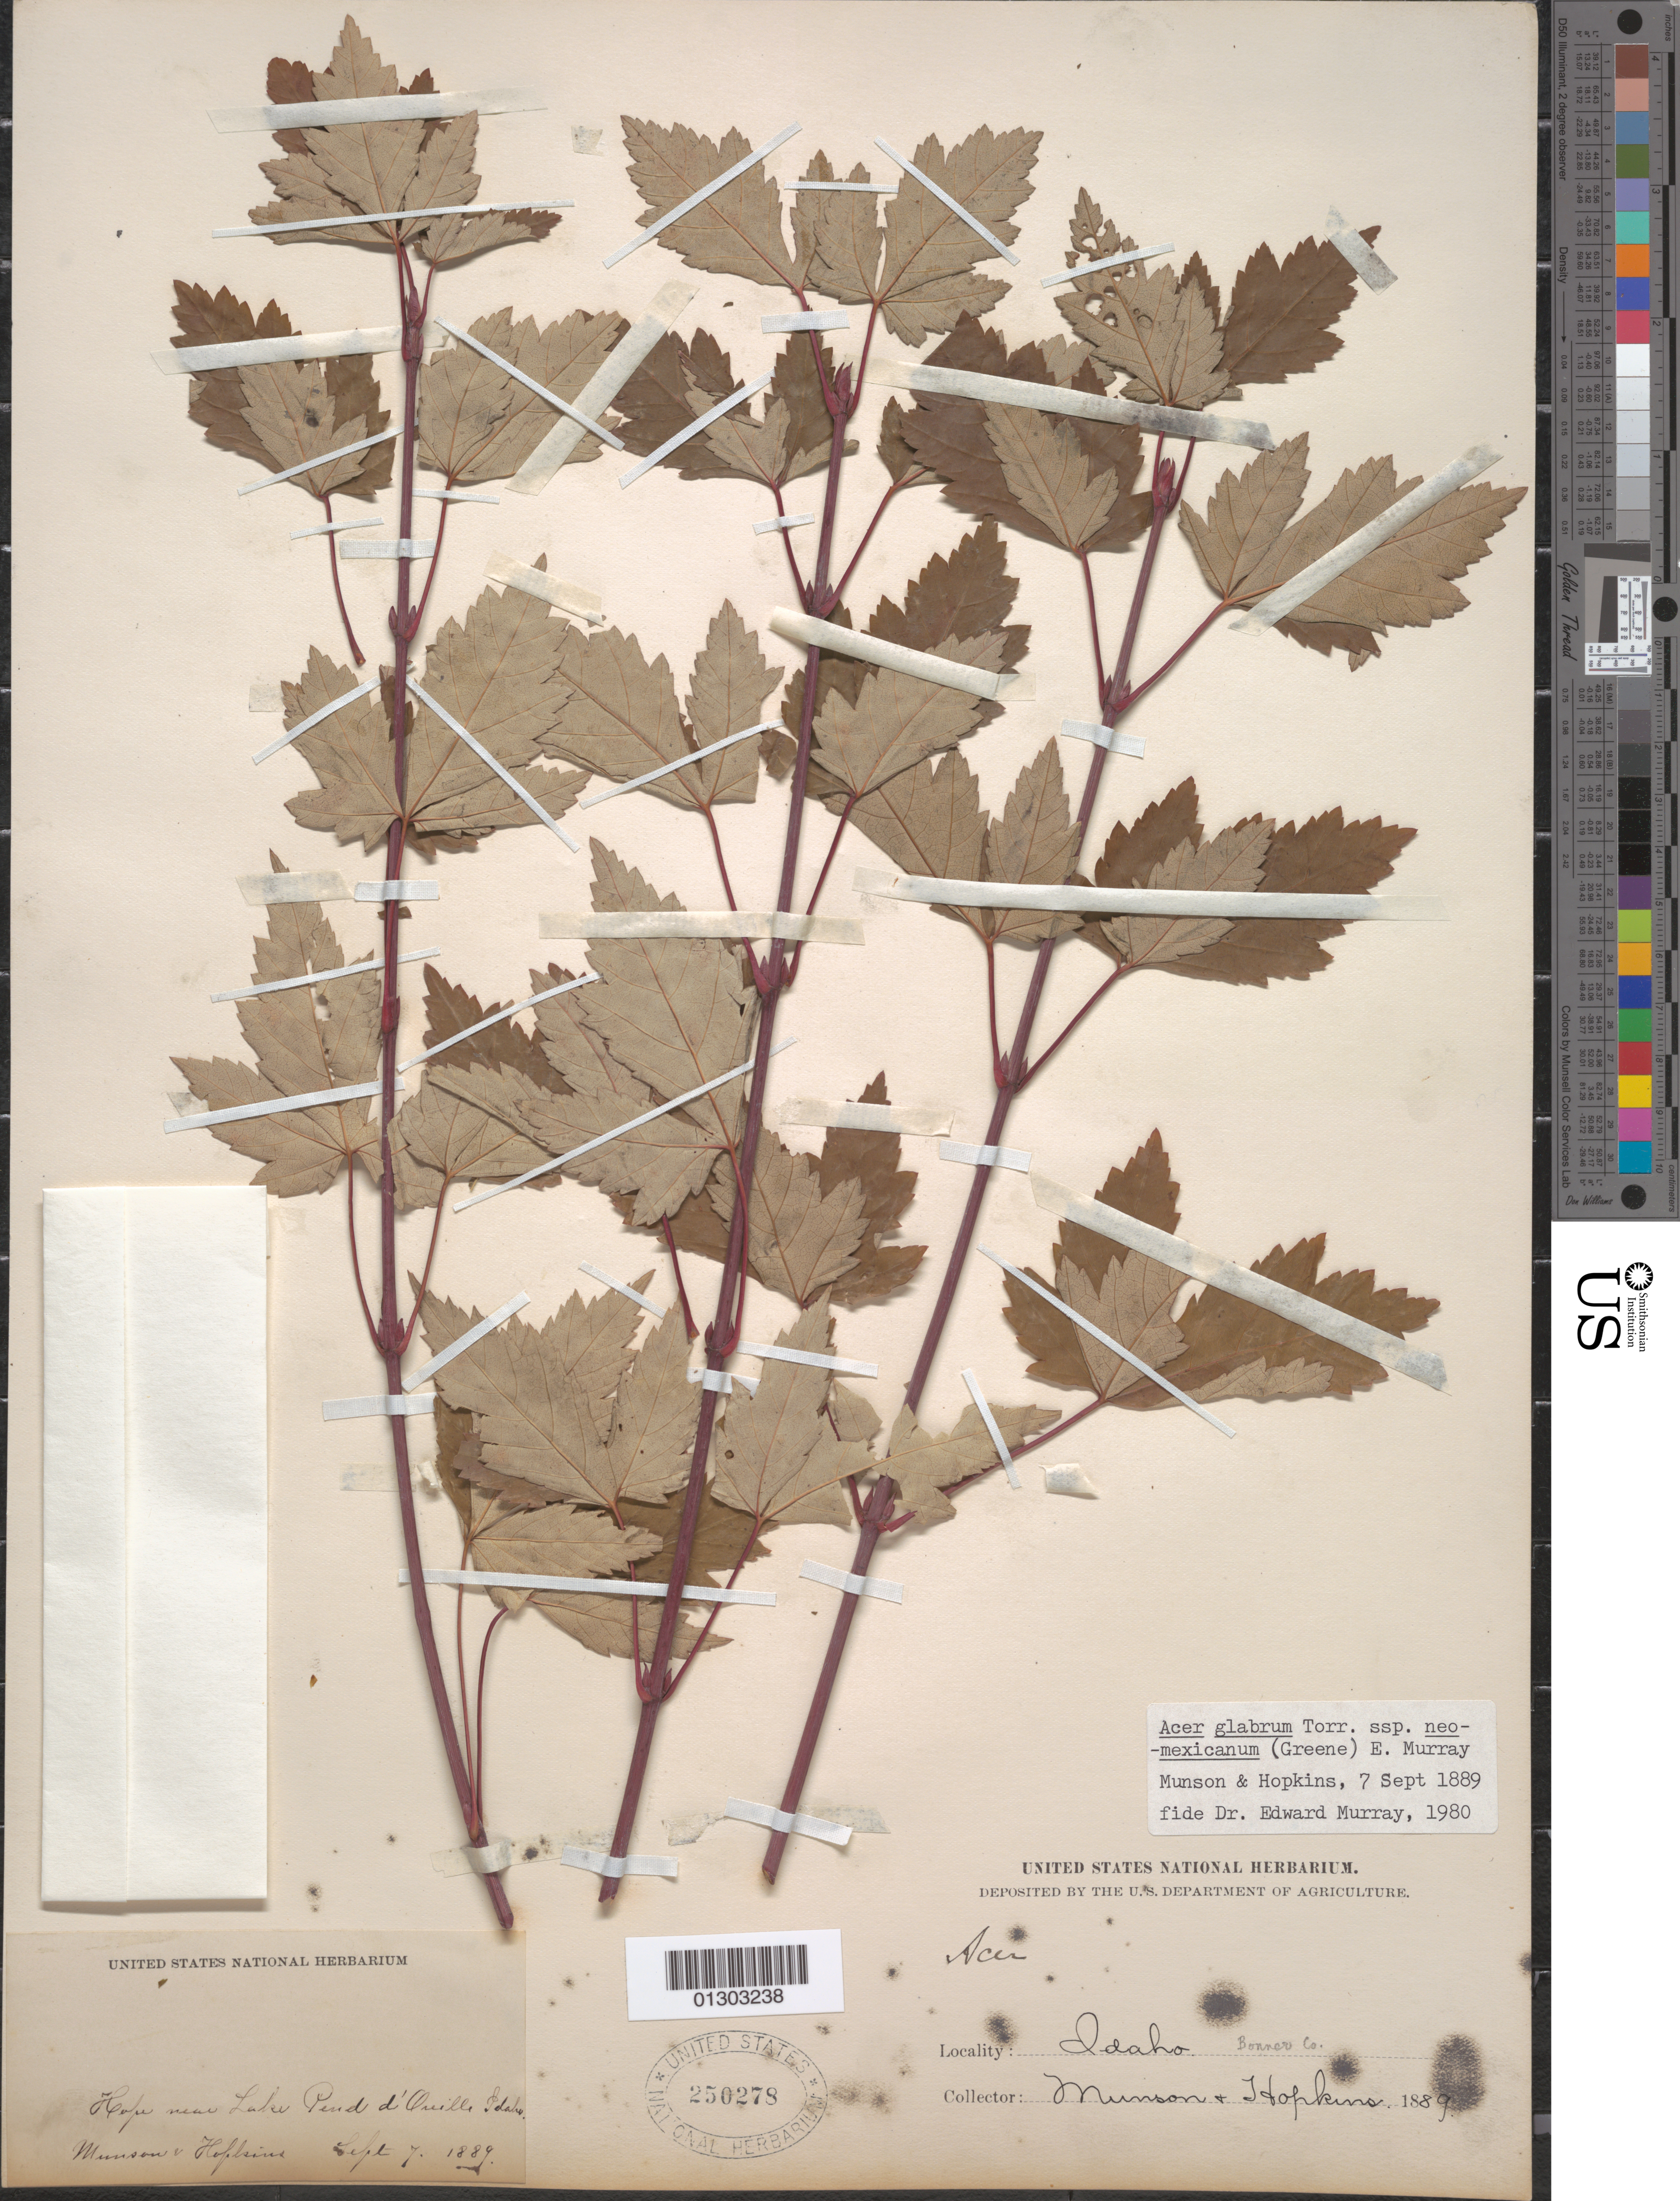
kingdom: Plantae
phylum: Tracheophyta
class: Magnoliopsida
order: Sapindales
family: Sapindaceae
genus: Acer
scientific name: Acer glabrum subsp. neomexicanum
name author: (Greene) A.E. Murray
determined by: Murray, Edward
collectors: -. Munson & -- Hopkins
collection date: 1889-09-07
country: United States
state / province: Idaho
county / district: Bonner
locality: Hope. Lake Pend Oreille.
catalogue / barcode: US 250278